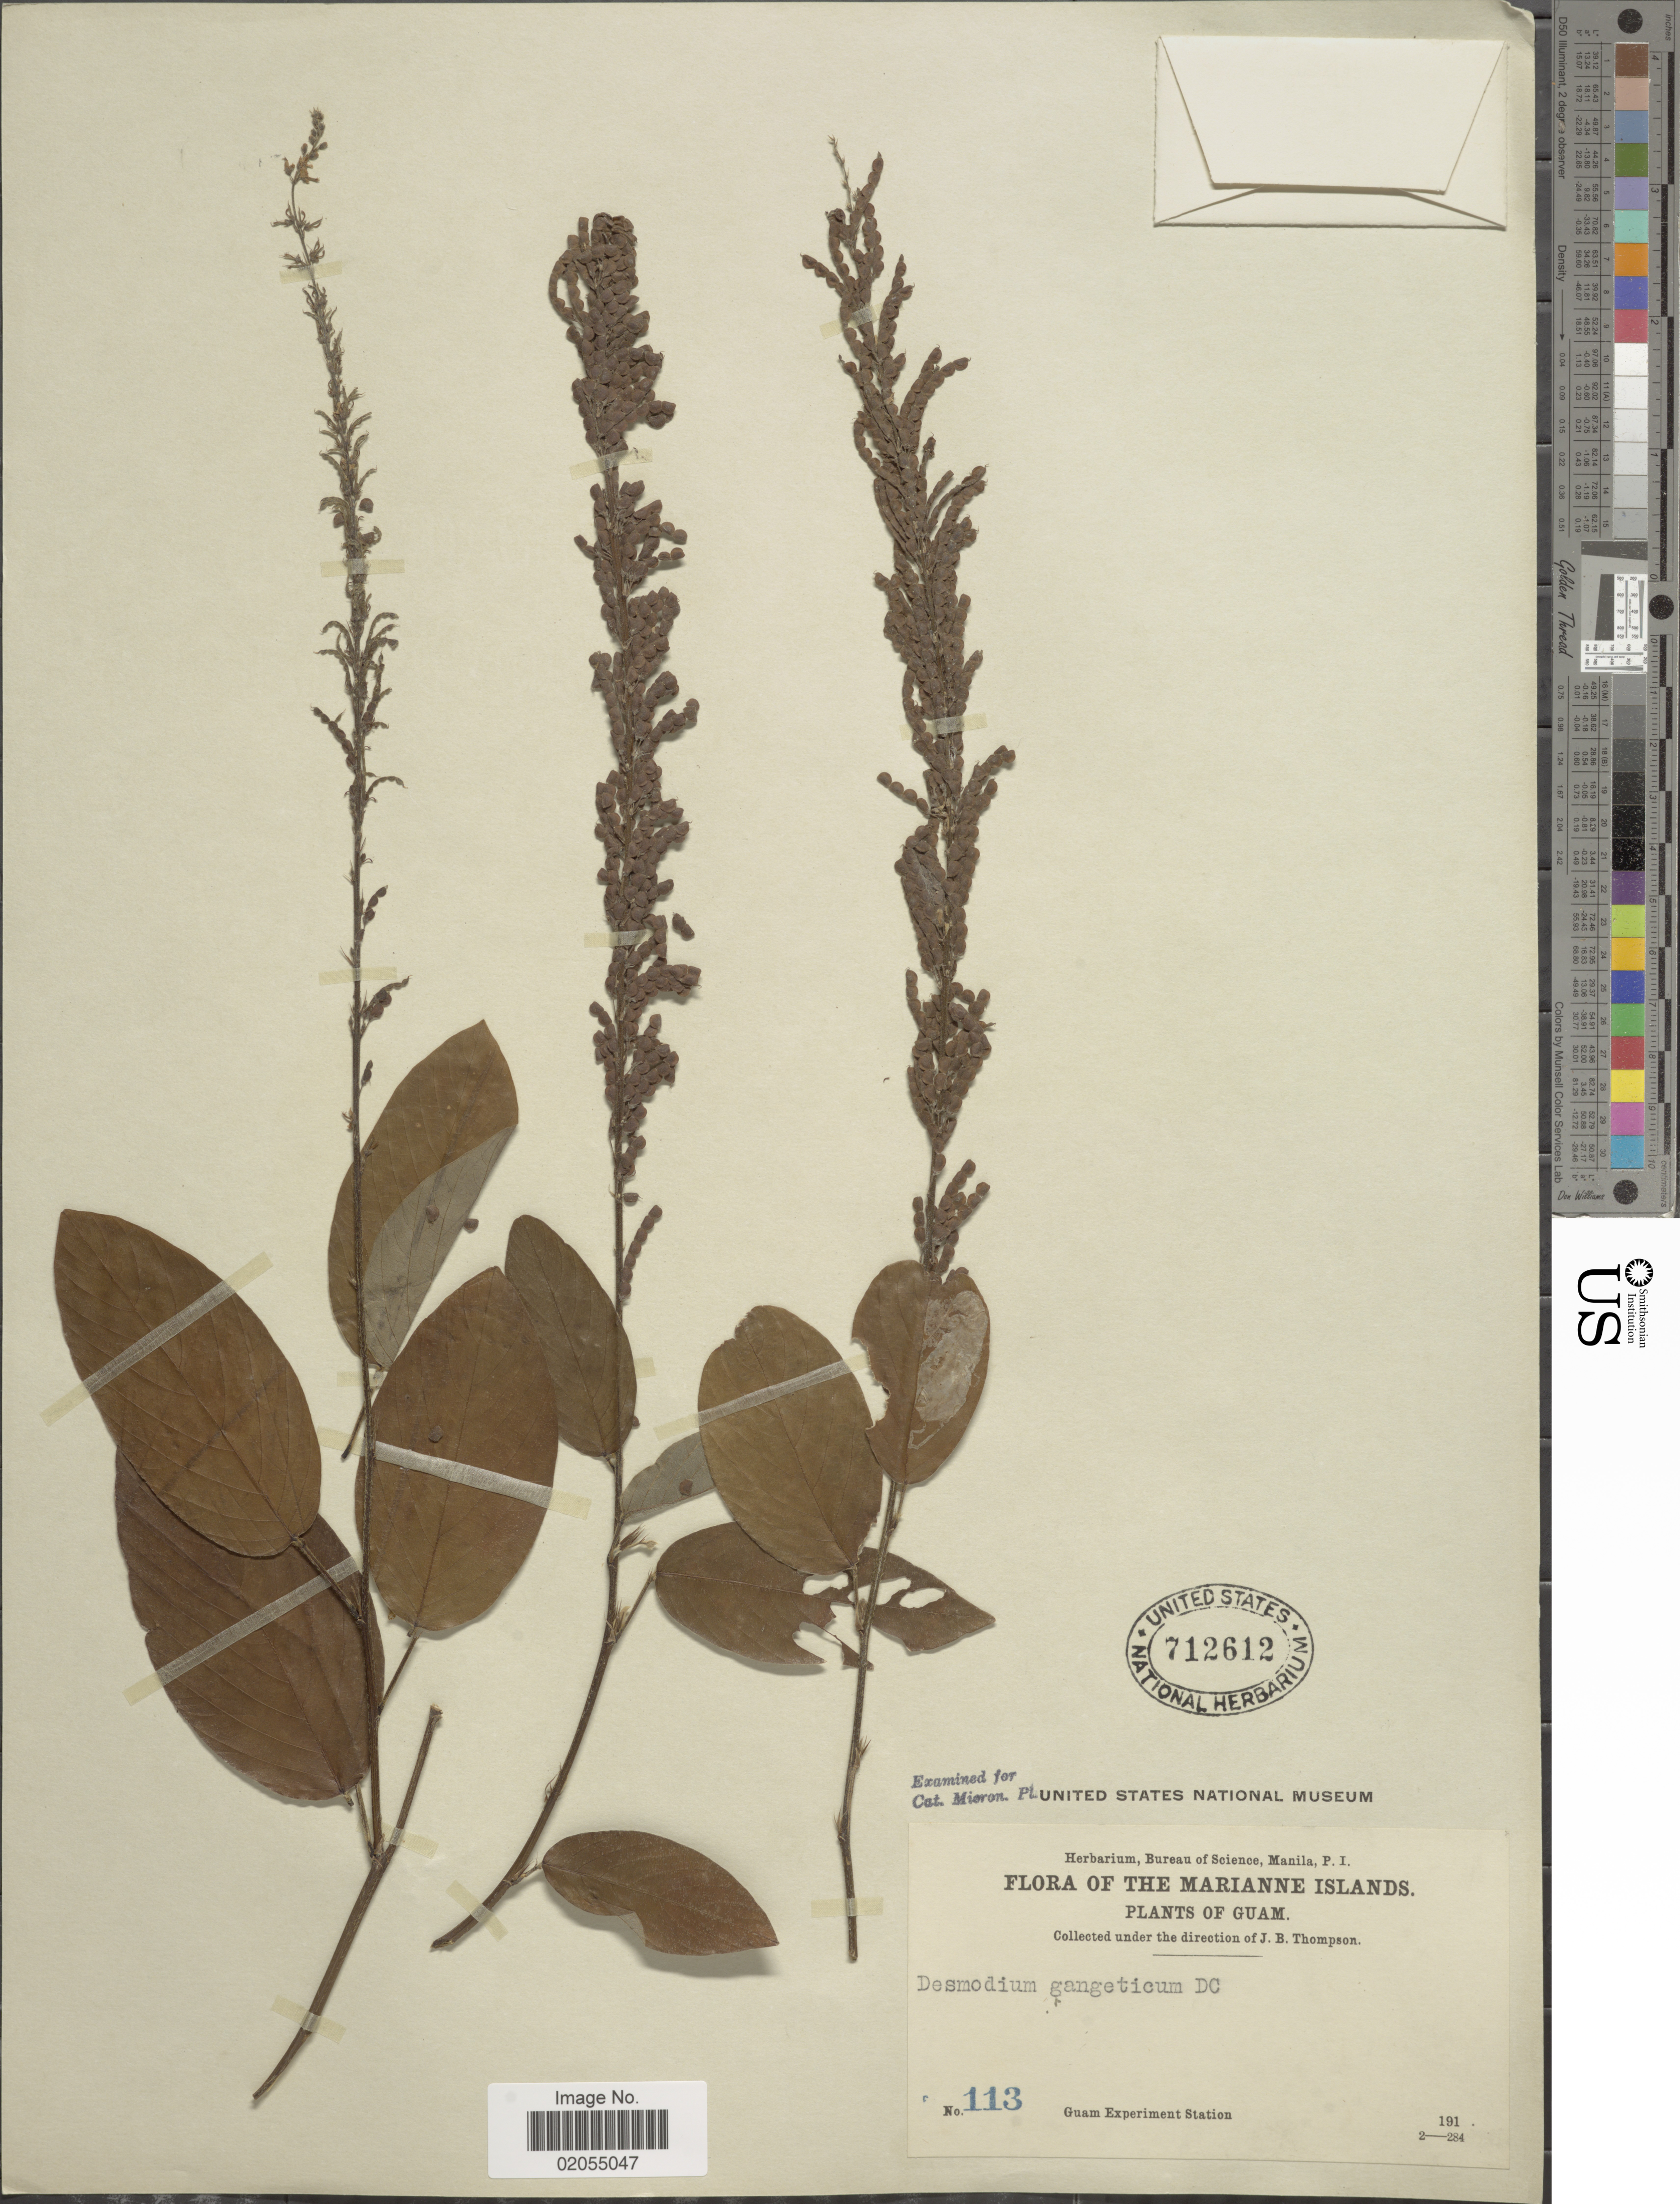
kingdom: Plantae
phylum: Tracheophyta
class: Magnoliopsida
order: Fabales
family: Fabaceae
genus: Pleurolobus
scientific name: Pleurolobus gangeticus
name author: (L.) J. St.-Hil. ex H. Ohashi & K. Ohashi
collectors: Guam Exp. Sta.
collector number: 113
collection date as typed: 191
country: Guam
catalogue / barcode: US 712612